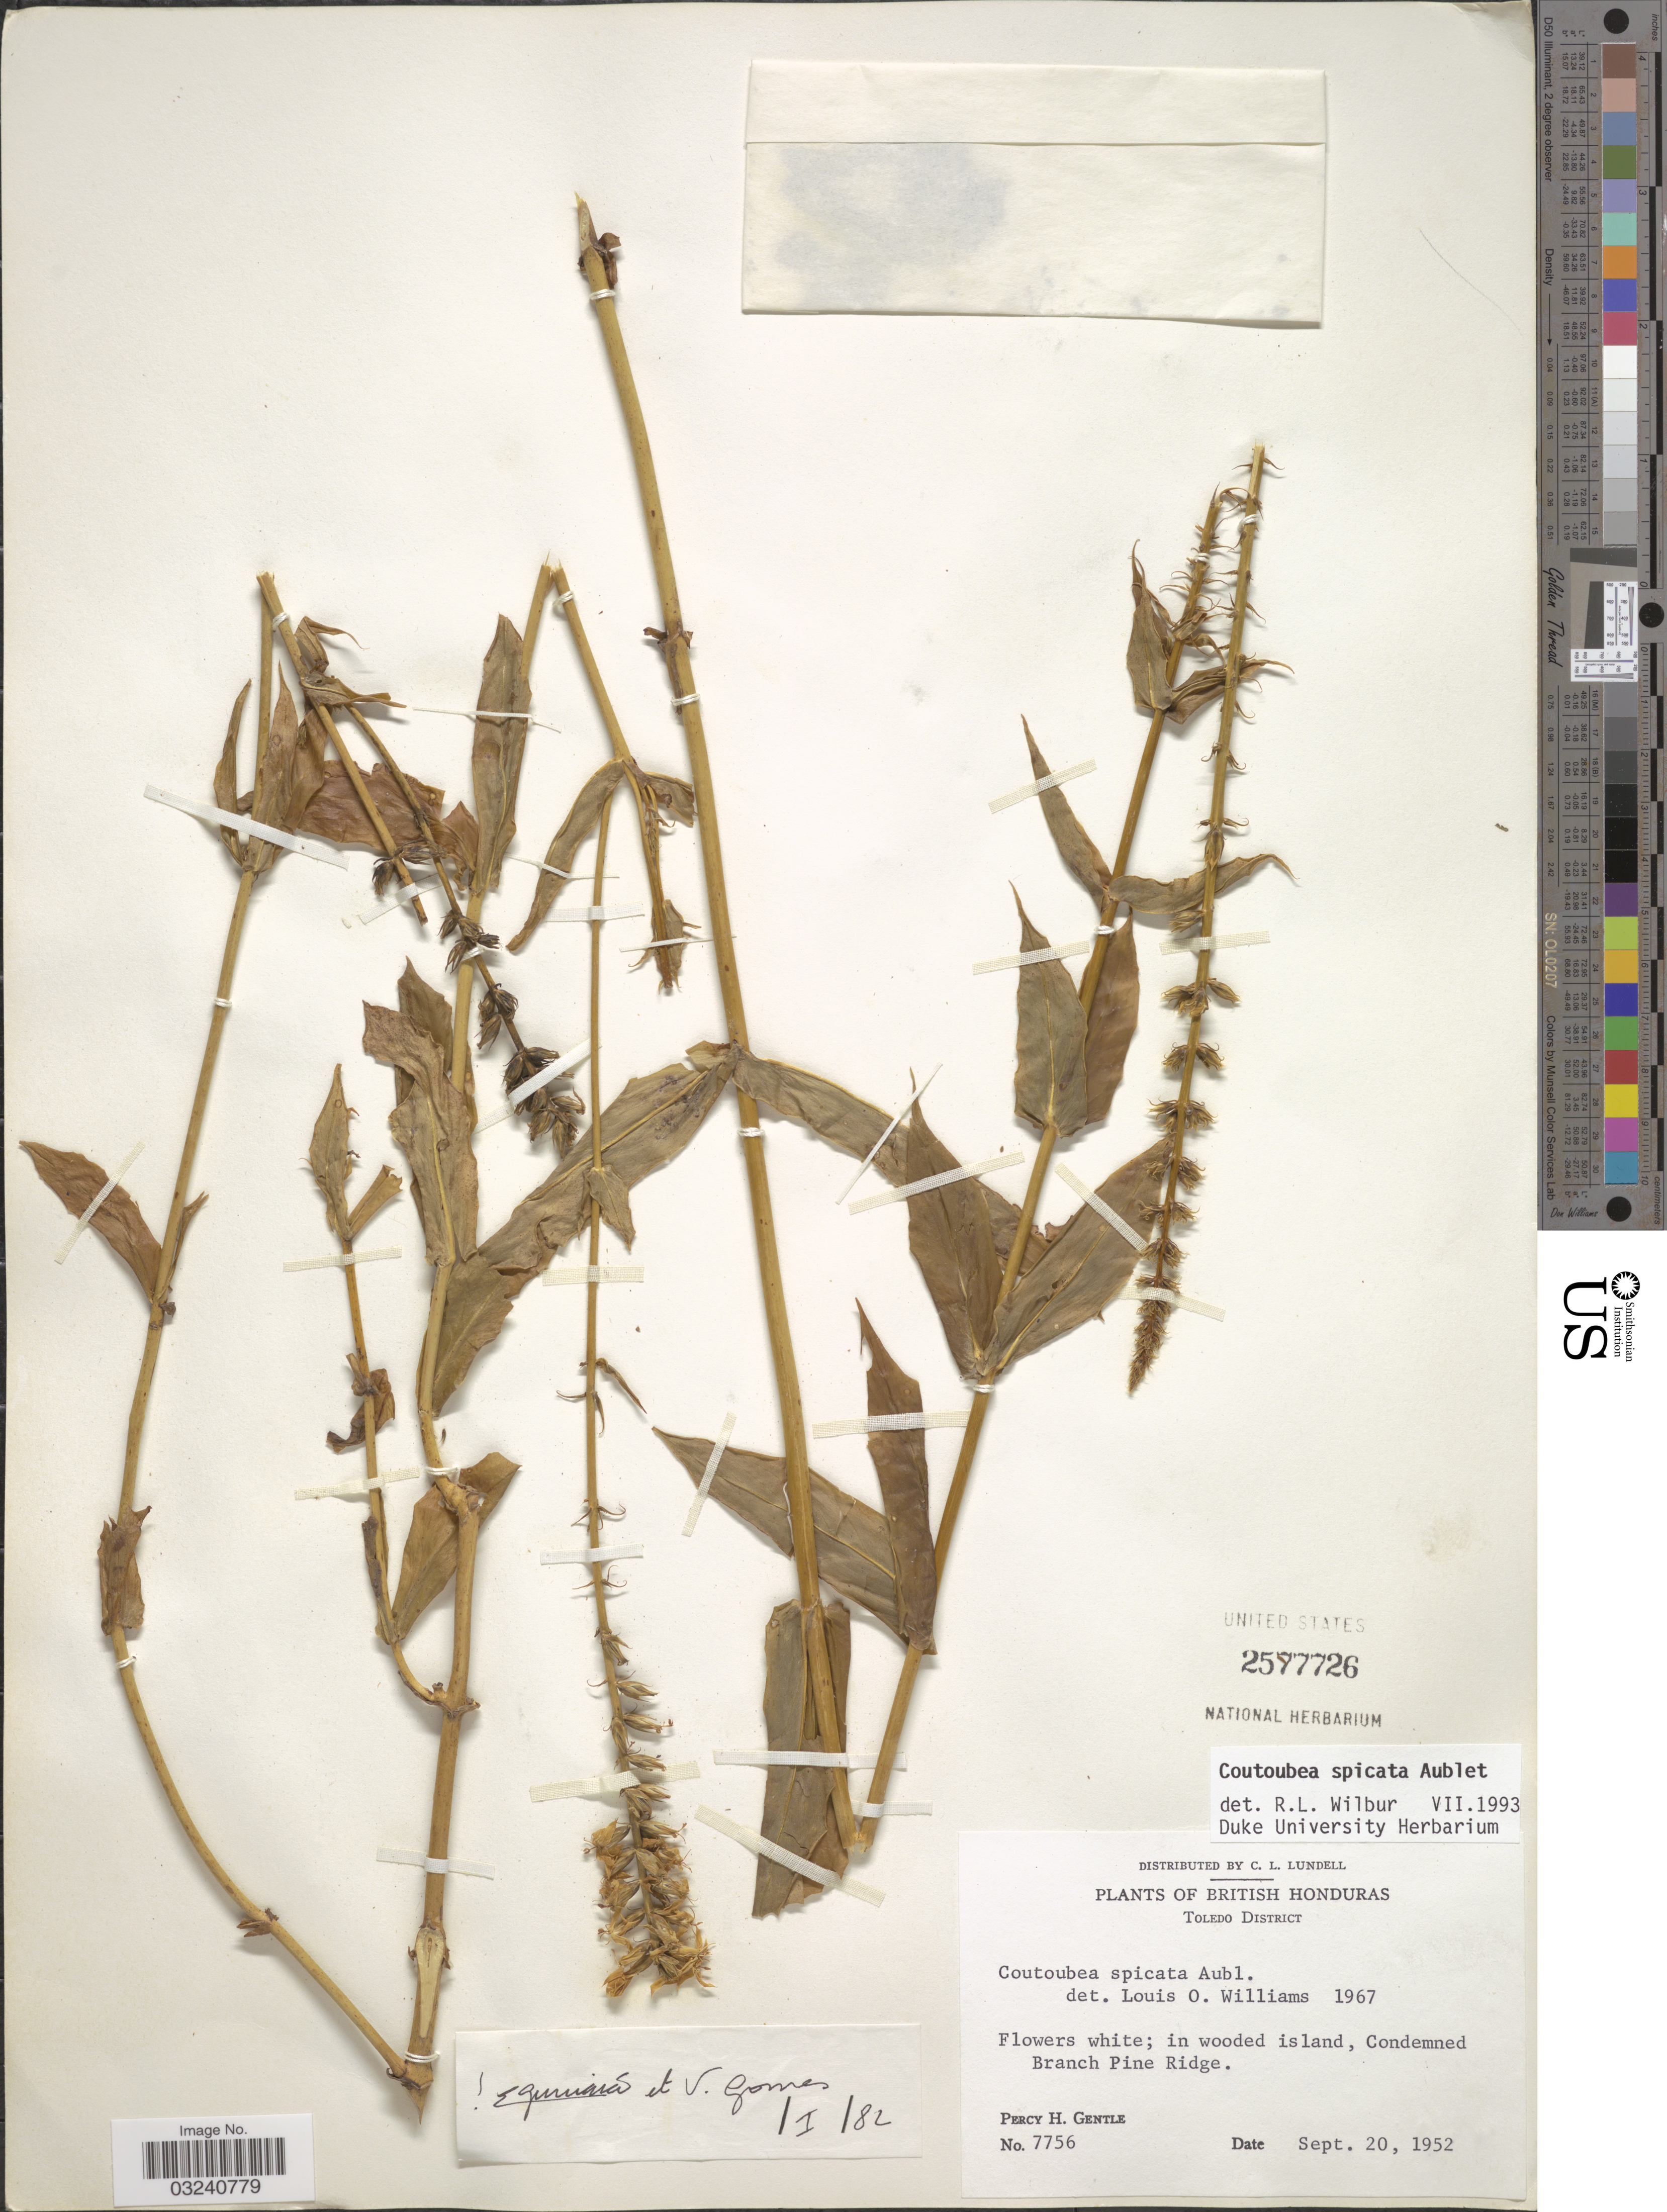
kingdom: Plantae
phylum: Tracheophyta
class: Magnoliopsida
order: Gentianales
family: Gentianaceae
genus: Coutoubea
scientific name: Coutoubea spicata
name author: Aubl.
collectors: P. H. Gentle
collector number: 7756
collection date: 1952-09-20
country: Belize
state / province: Toledo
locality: British Honduras. Toledo District. Condemned Branch Pine Ridge.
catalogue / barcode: US 2577726